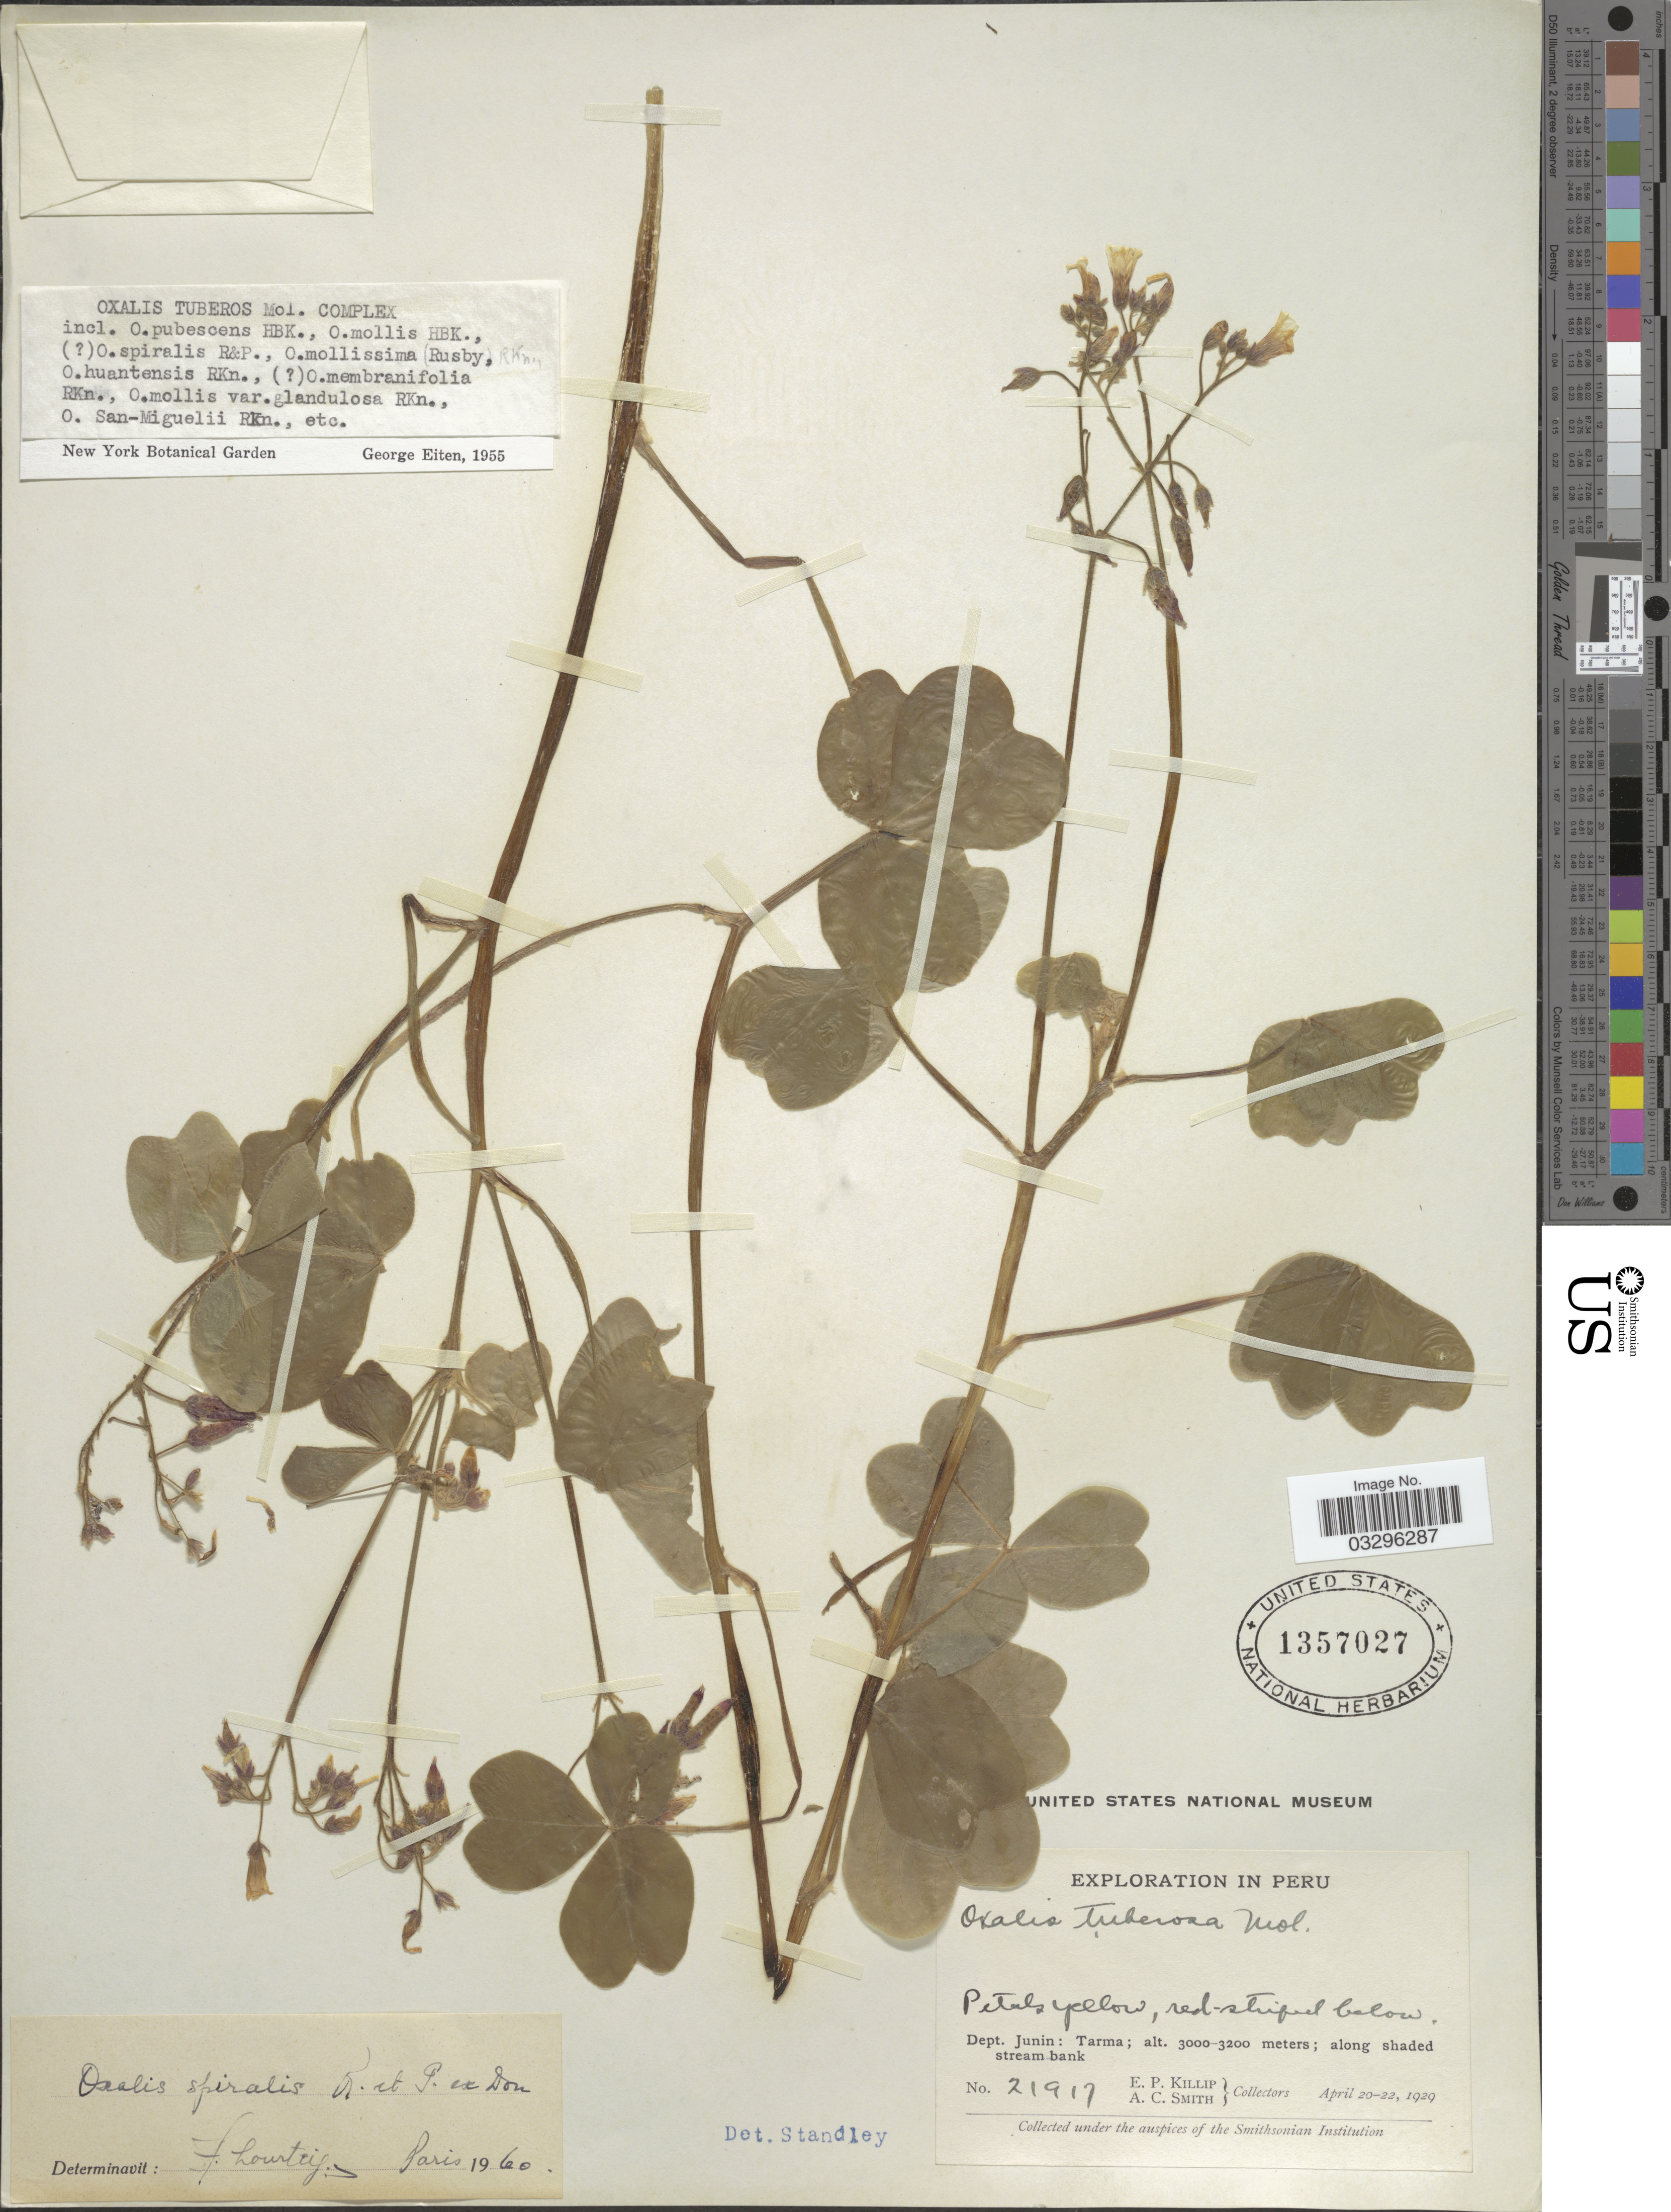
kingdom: Plantae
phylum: Tracheophyta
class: Magnoliopsida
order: Oxalidales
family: Oxalidaceae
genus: Oxalis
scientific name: Oxalis spiralis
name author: Ruiz & Pav. ex G. Don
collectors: E. P. Killip & A. C. Smith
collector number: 21917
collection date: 1929-04-20/1929-04-22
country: Peru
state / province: Junín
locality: Dept. Junin: Tarma.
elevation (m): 3000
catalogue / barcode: US 1357027